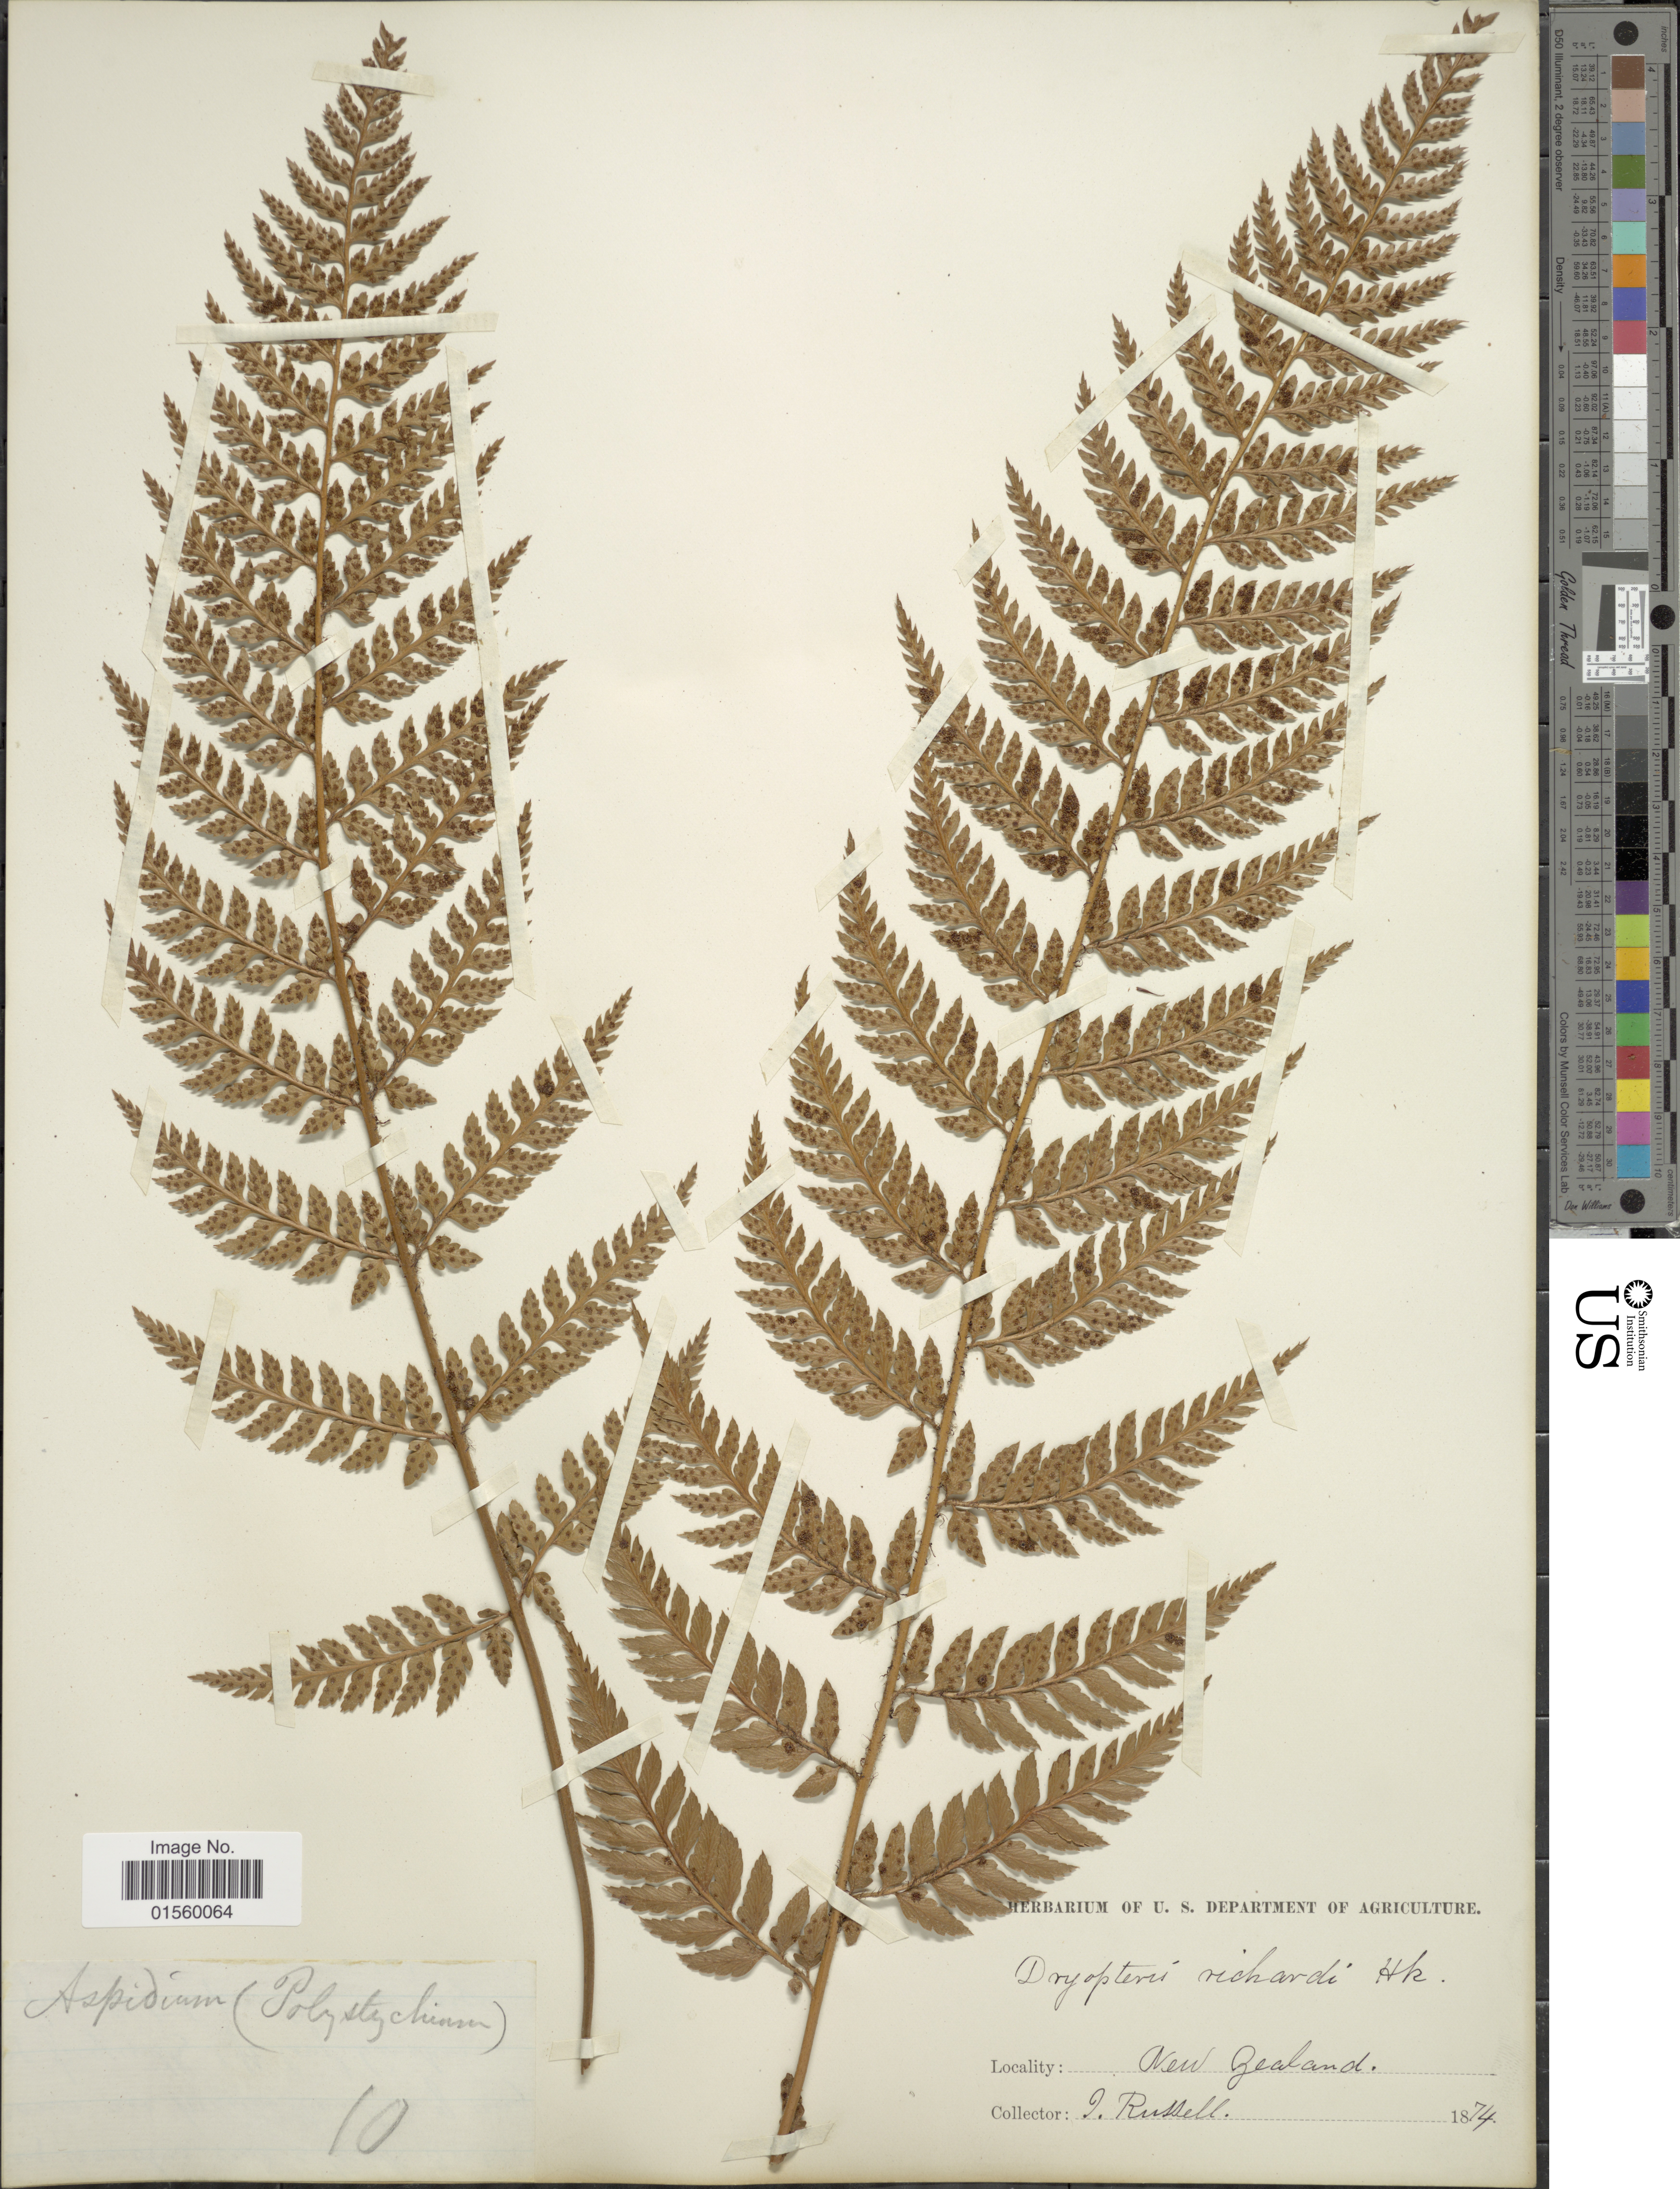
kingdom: Plantae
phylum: Tracheophyta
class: Polypodiopsida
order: Polypodiales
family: Dryopteridaceae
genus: Polystichum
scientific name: Polystichum richardii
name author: J. Sm.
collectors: J. Russell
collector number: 10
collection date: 1874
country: New Zealand